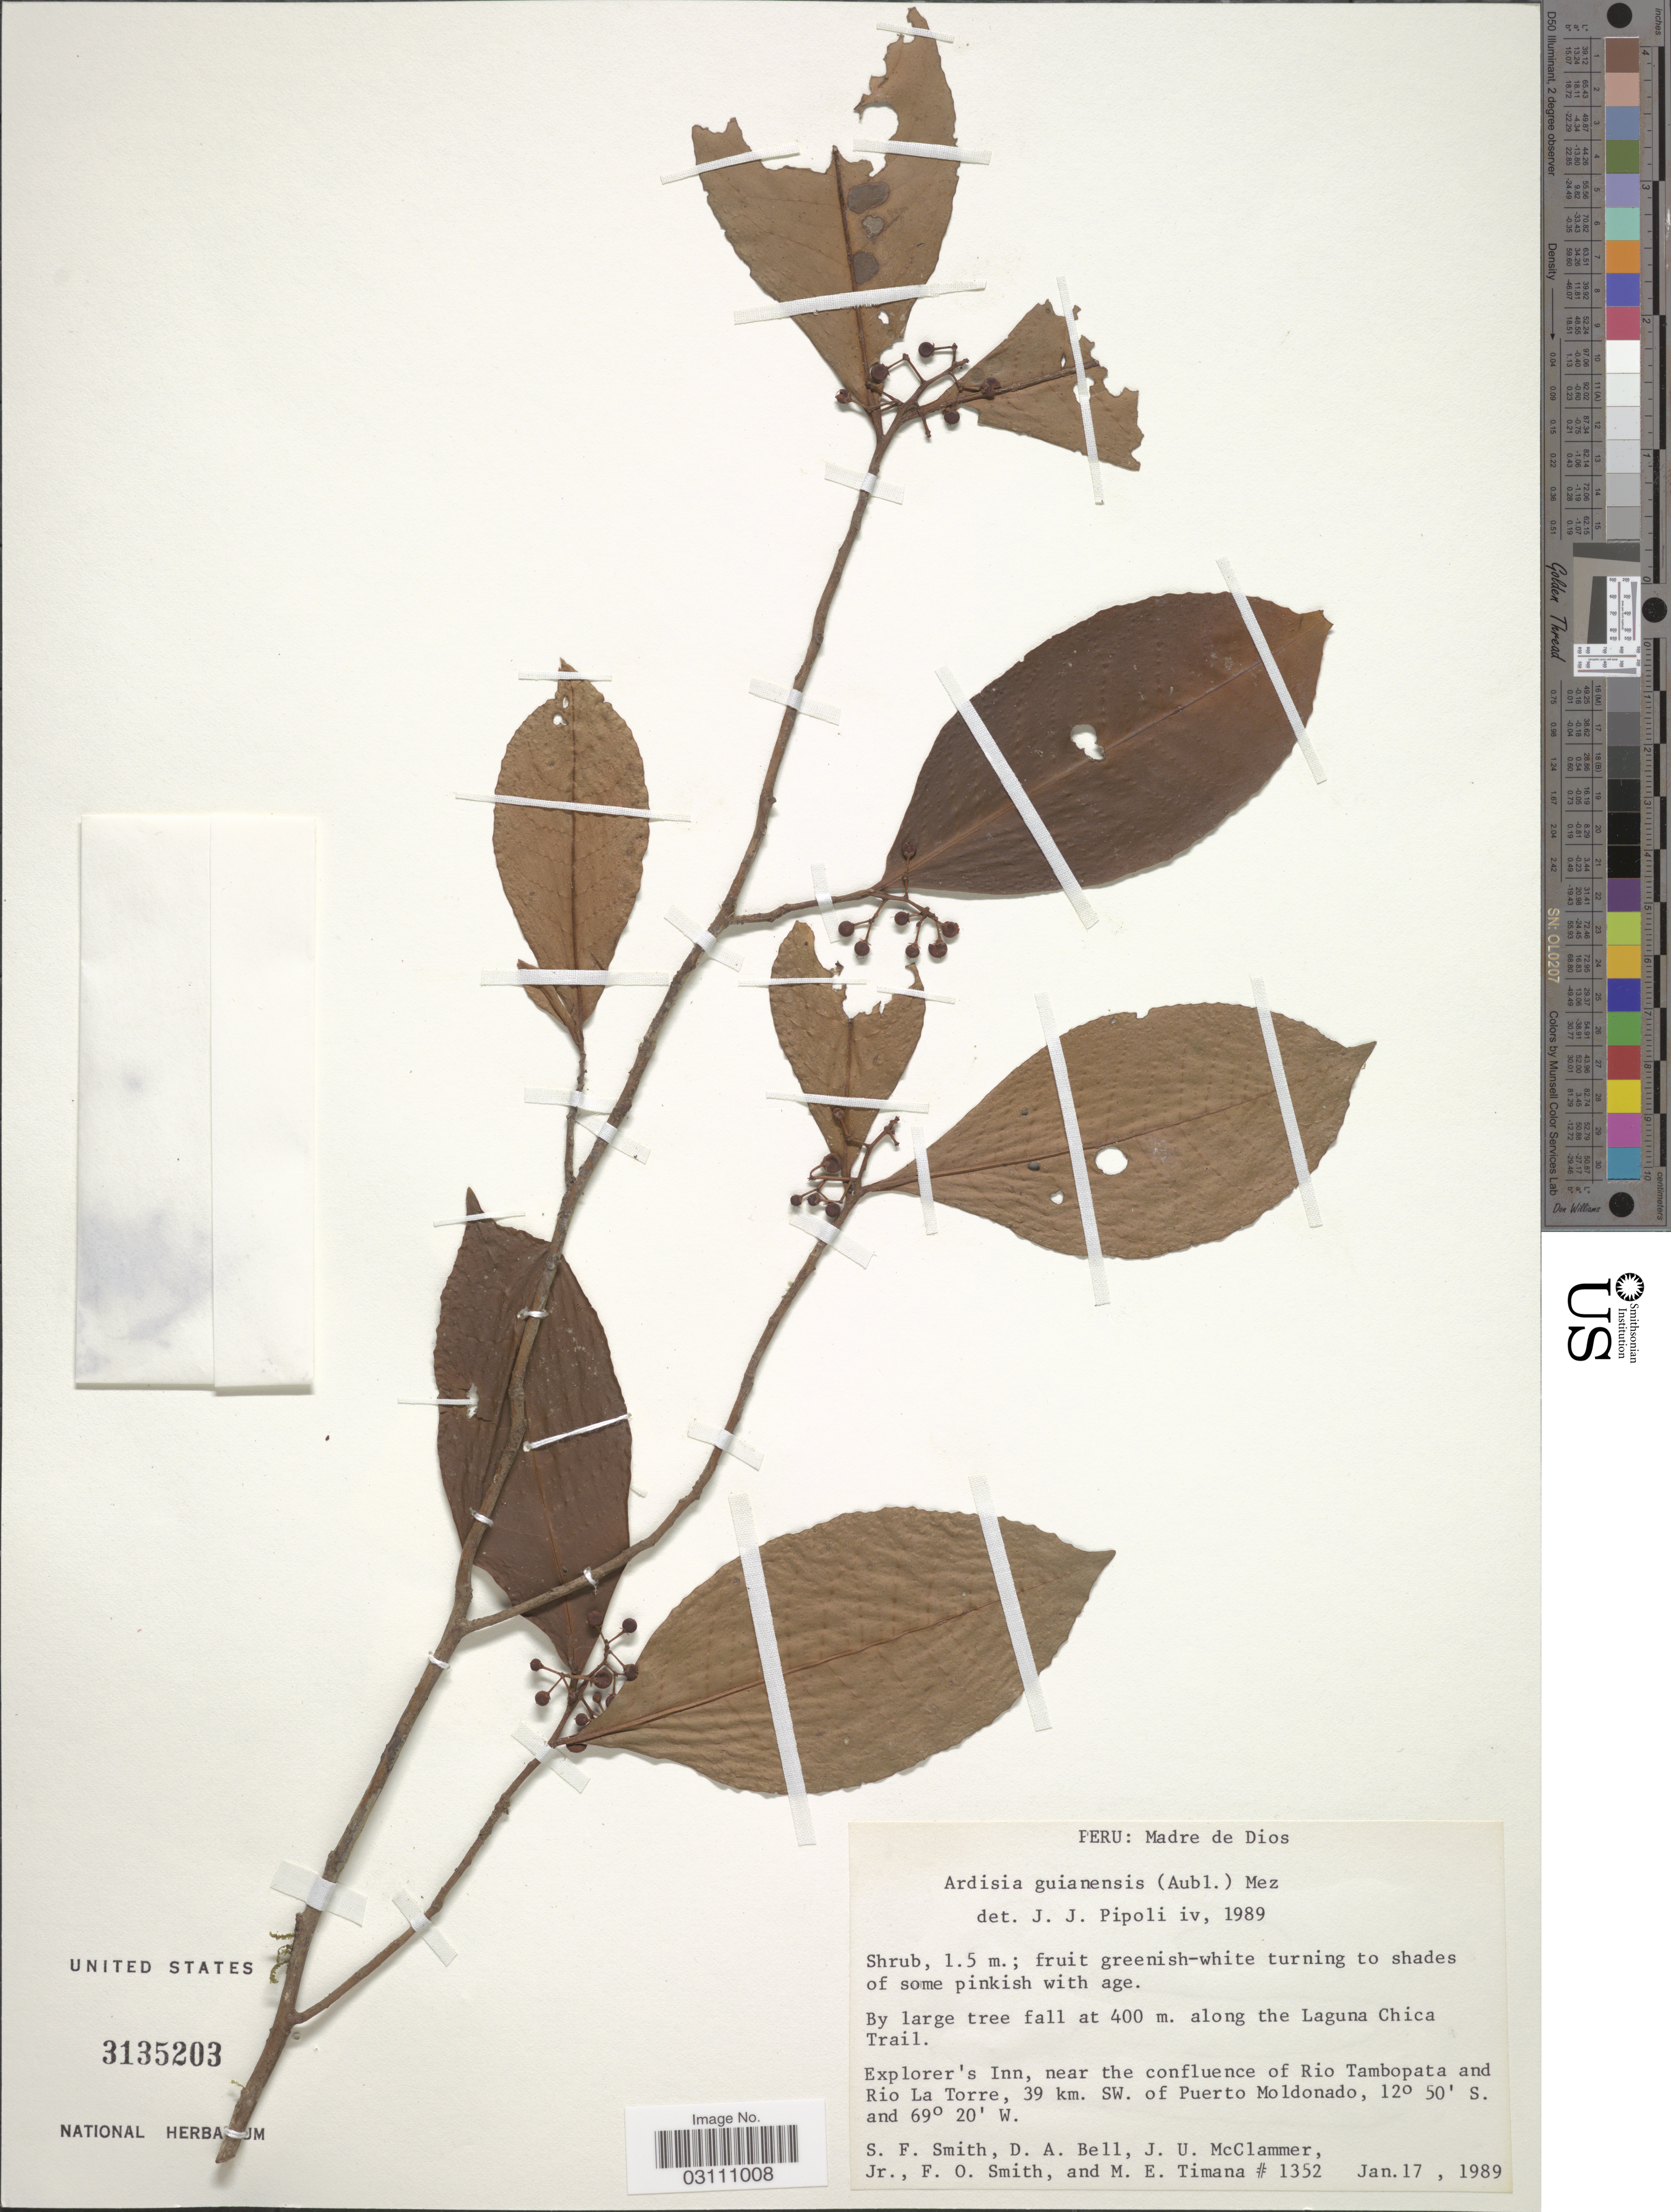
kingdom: Plantae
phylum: Tracheophyta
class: Magnoliopsida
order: Ericales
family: Primulaceae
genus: Ardisia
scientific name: Ardisia guianensis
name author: (Aubl.) Mez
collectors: S.F. Smith, D. A. Bell, J. McClammer Jr. & F. Smith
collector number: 1352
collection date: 1989-01-17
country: Peru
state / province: Madre de Dios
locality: Along the Laguna Chica Trail. Explorer's Inn, near the confluence of Rio Tambopata and Rio La Torre, 39 km. SW. of Puerto Moldonado.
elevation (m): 400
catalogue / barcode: US 3135203